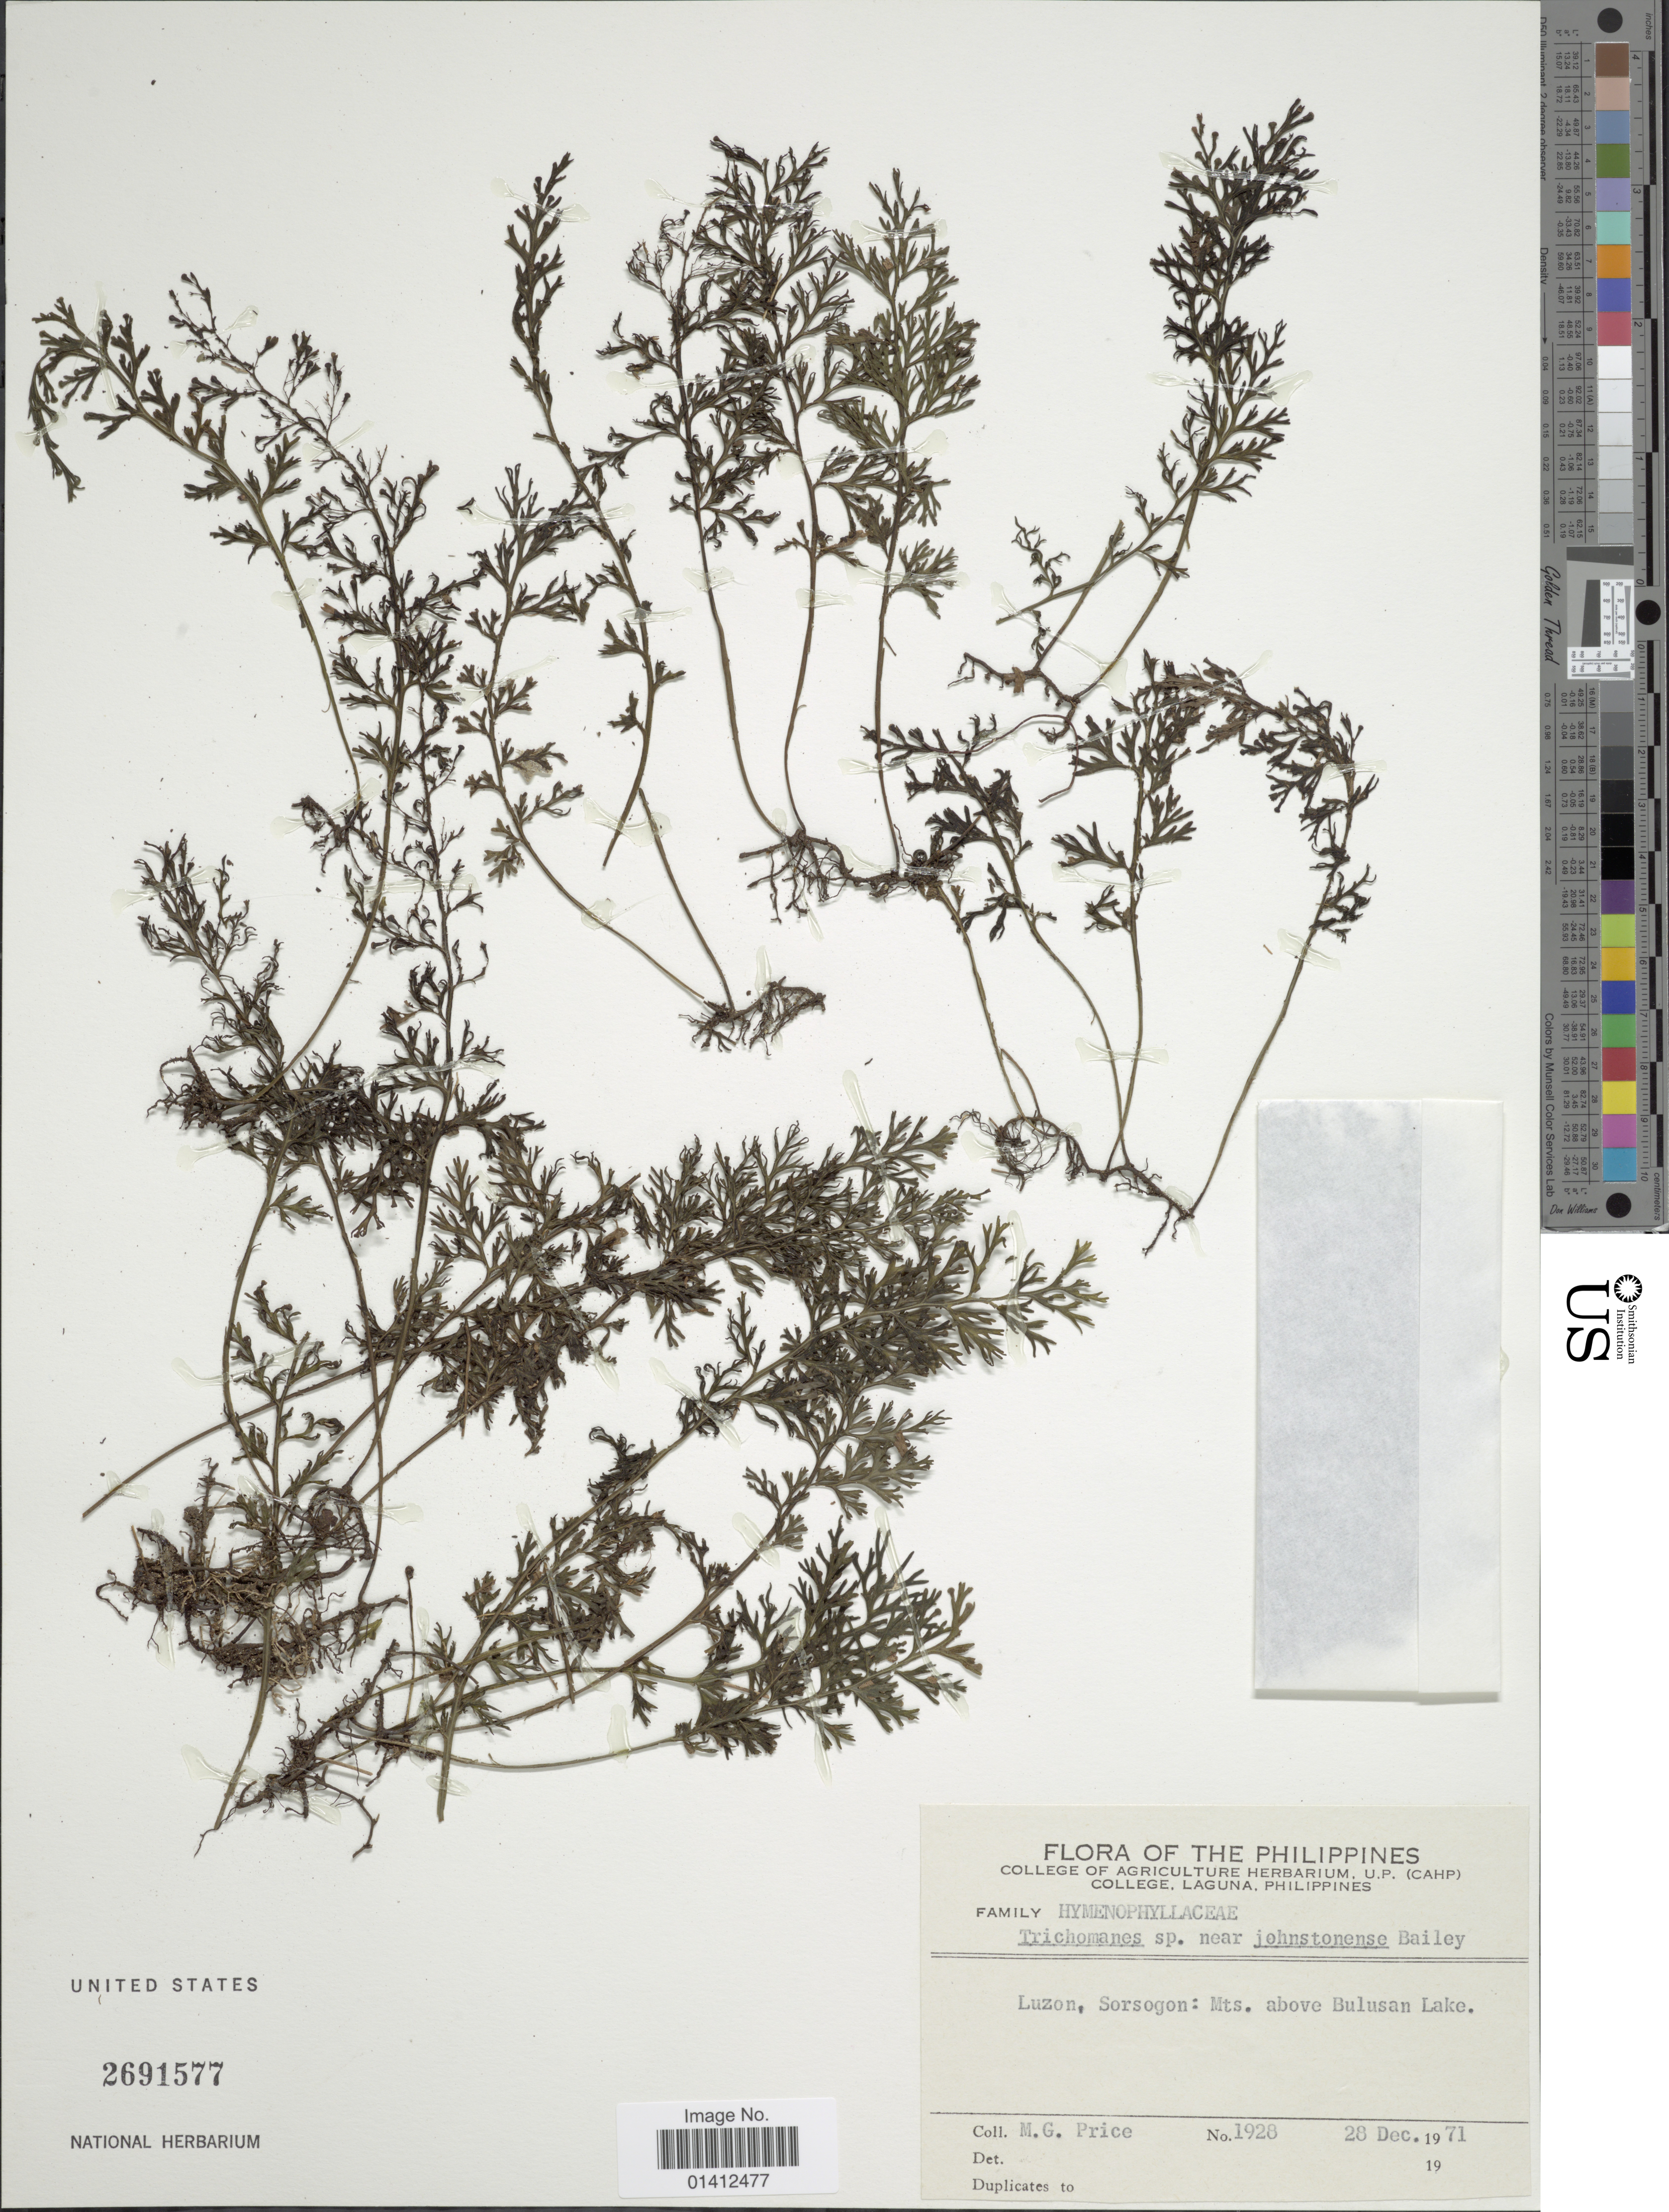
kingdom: Plantae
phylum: Tracheophyta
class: Polypodiopsida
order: Hymenophyllales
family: Hymenophyllaceae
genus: Vandenboschia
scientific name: Vandenboschia johnstonensis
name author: (Bailey) Copel.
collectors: M. G. Price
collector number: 1928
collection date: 1971-12-28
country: Philippines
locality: Luzon, Sorsogon: Mts above Bulusan Lake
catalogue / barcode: US 2691577